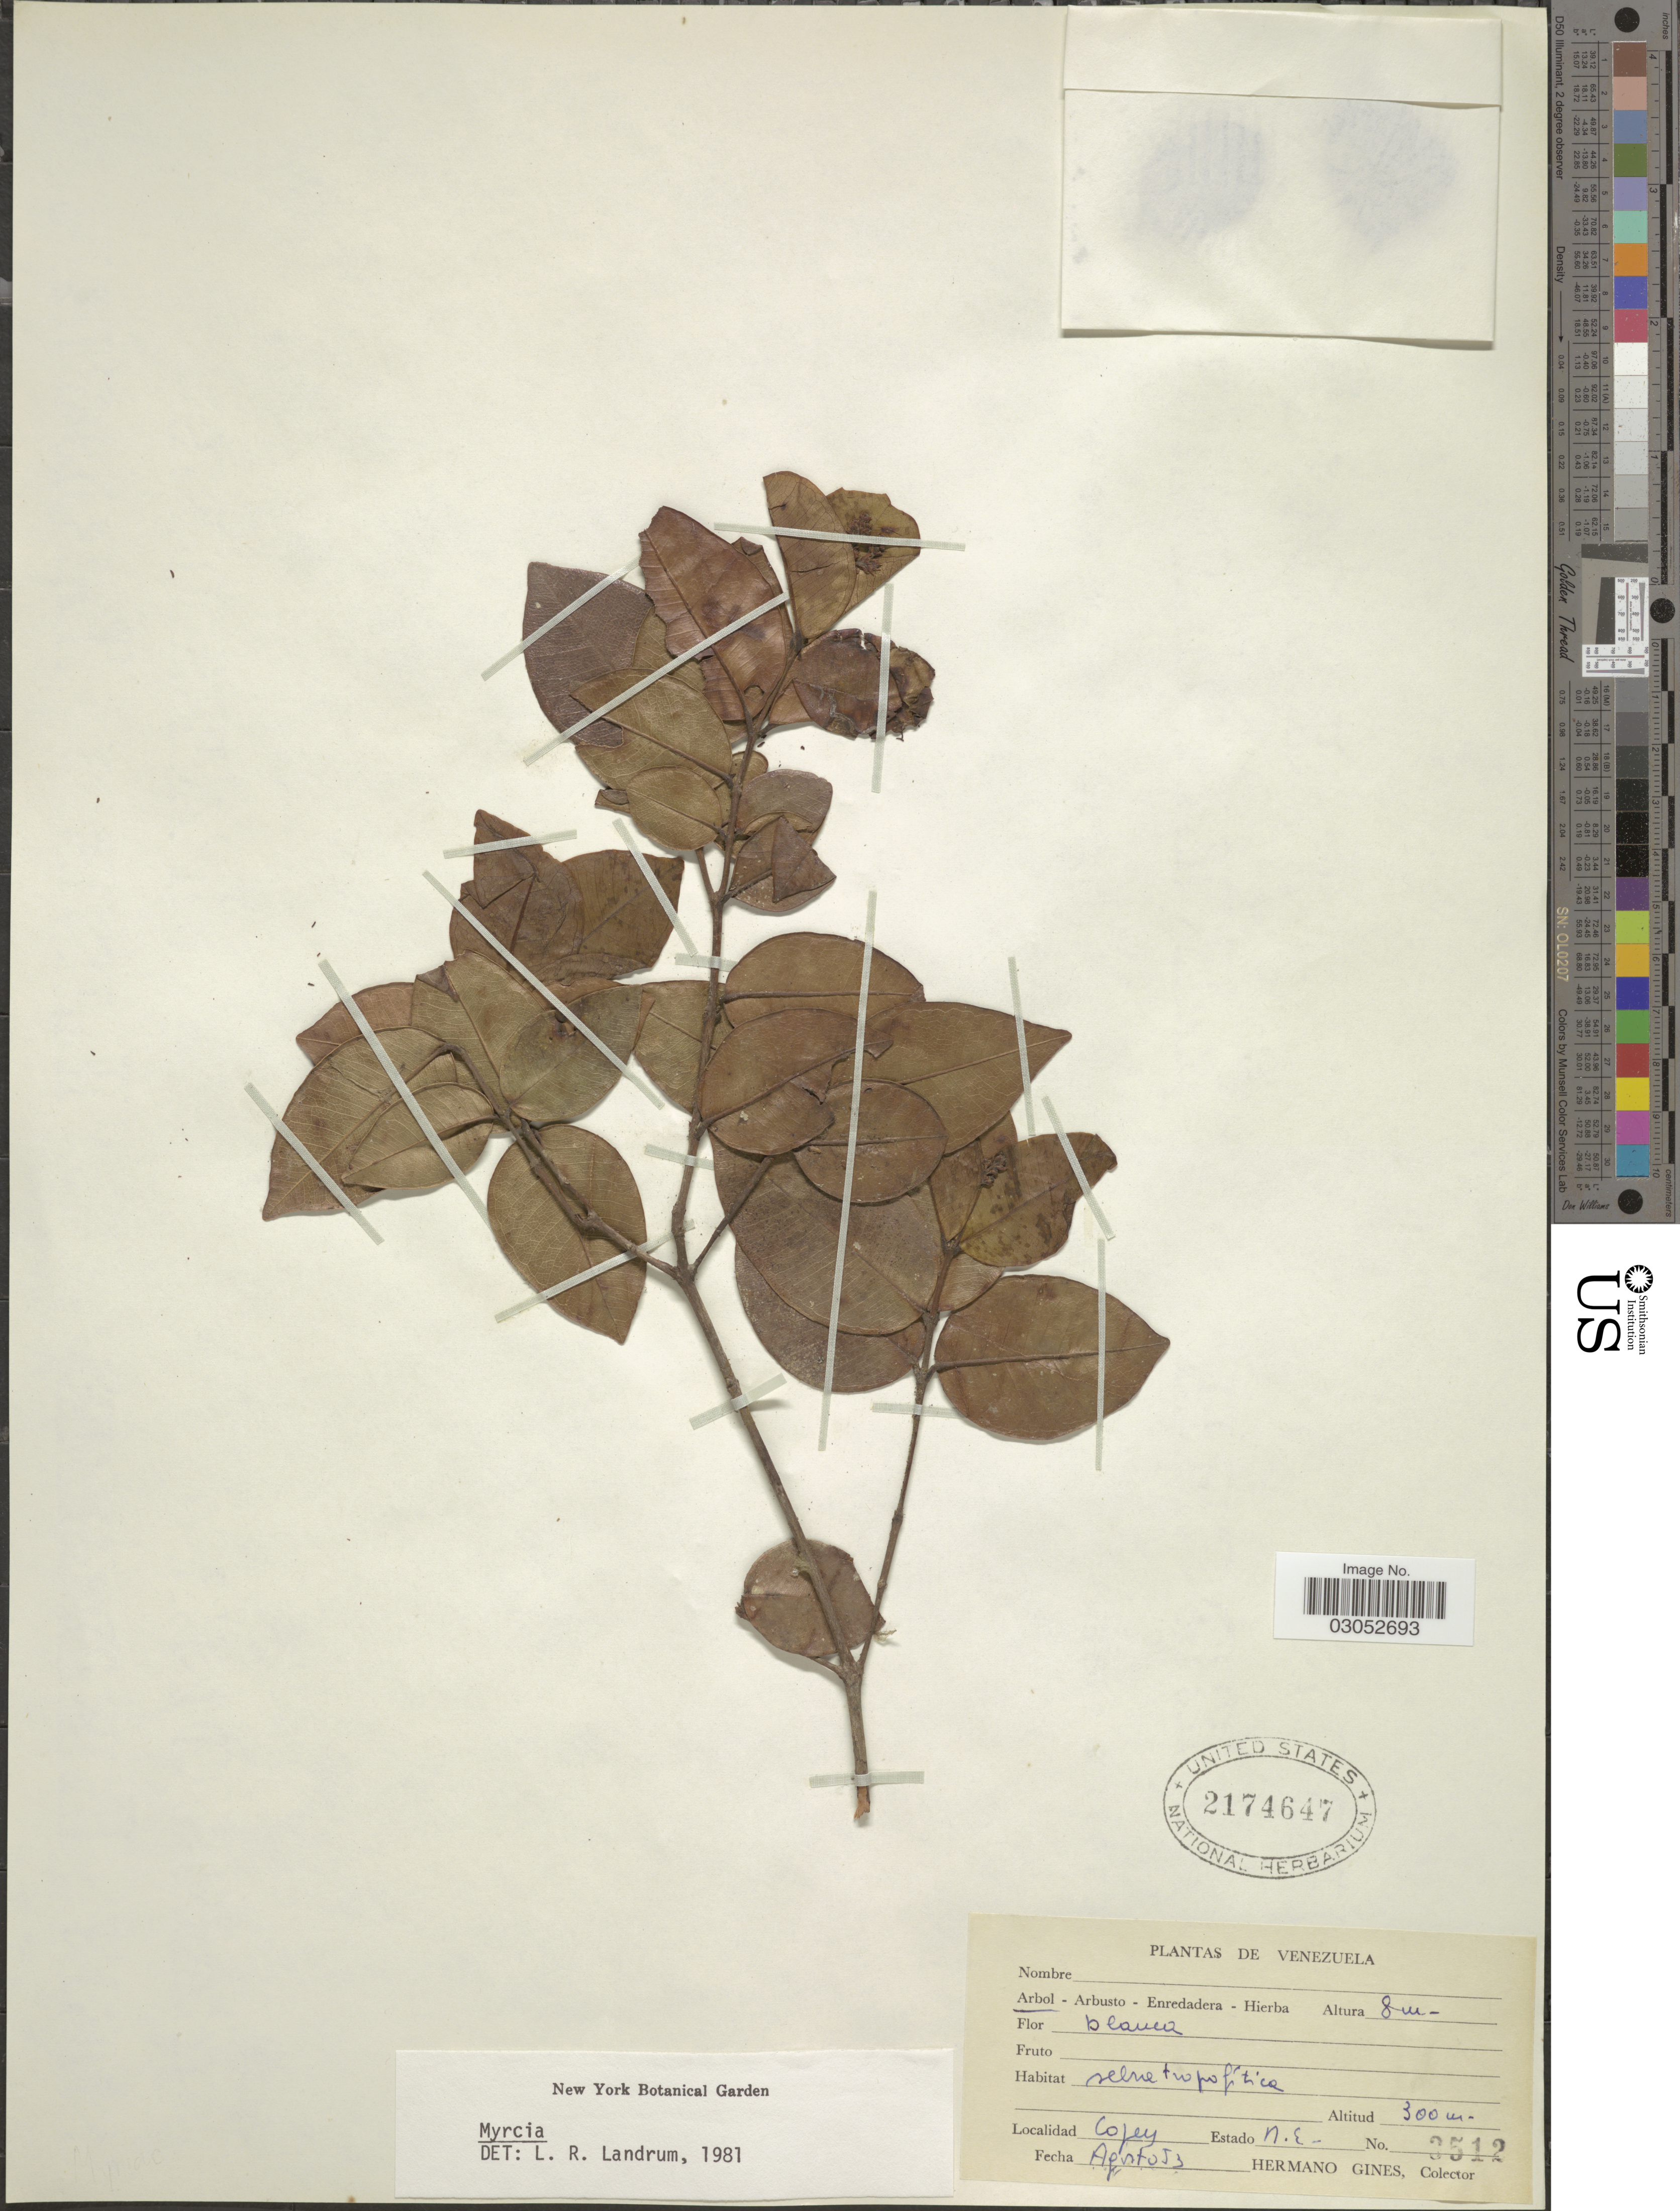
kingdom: Plantae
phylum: Tracheophyta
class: Magnoliopsida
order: Myrtales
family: Myrtaceae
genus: Myrcia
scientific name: Myrcia sp.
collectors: Bro. Gines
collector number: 3512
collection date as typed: Transcribed d/m/y: /8/53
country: Venezuela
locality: Copey, Estado N.E.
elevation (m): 300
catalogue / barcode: US 2174647